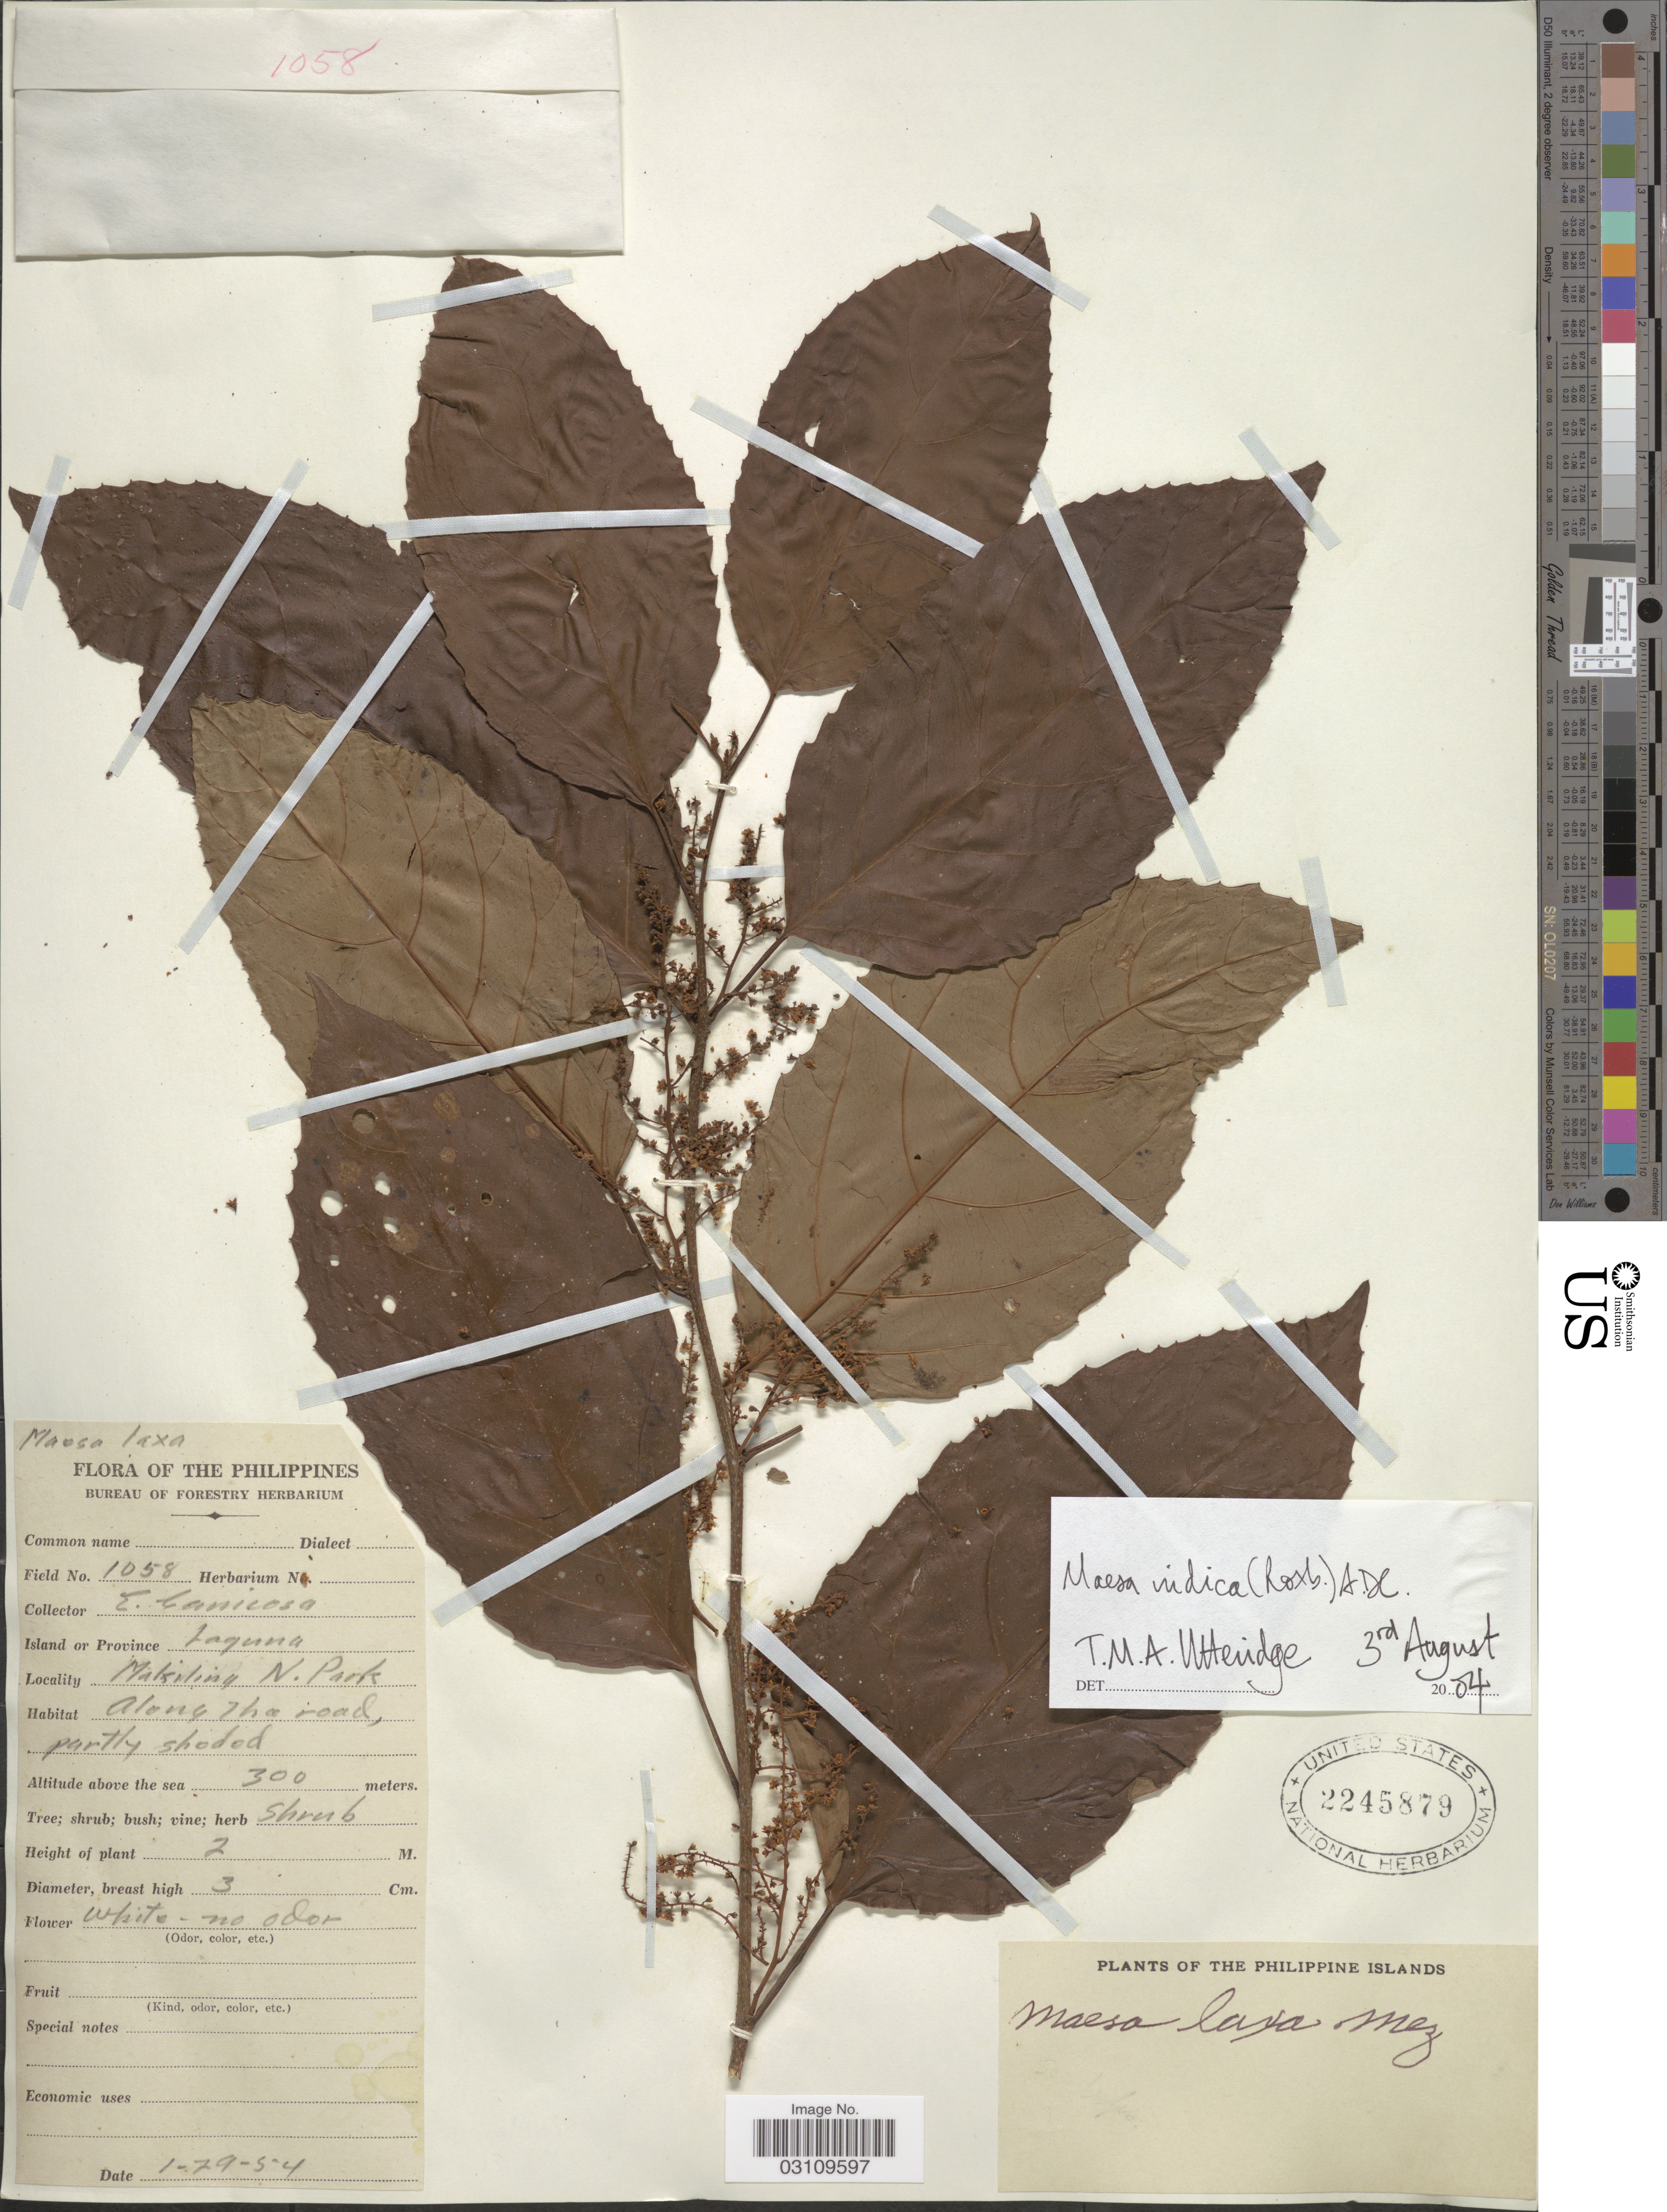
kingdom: Plantae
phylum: Tracheophyta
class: Magnoliopsida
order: Ericales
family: Primulaceae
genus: Maesa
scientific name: Maesa indica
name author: (Roxb.) A. DC.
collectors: E. Canicosa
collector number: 1058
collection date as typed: Transcribed d/m/y: 29/1/54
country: Philippines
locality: Makiling N. Park.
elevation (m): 300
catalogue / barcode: US 2245879